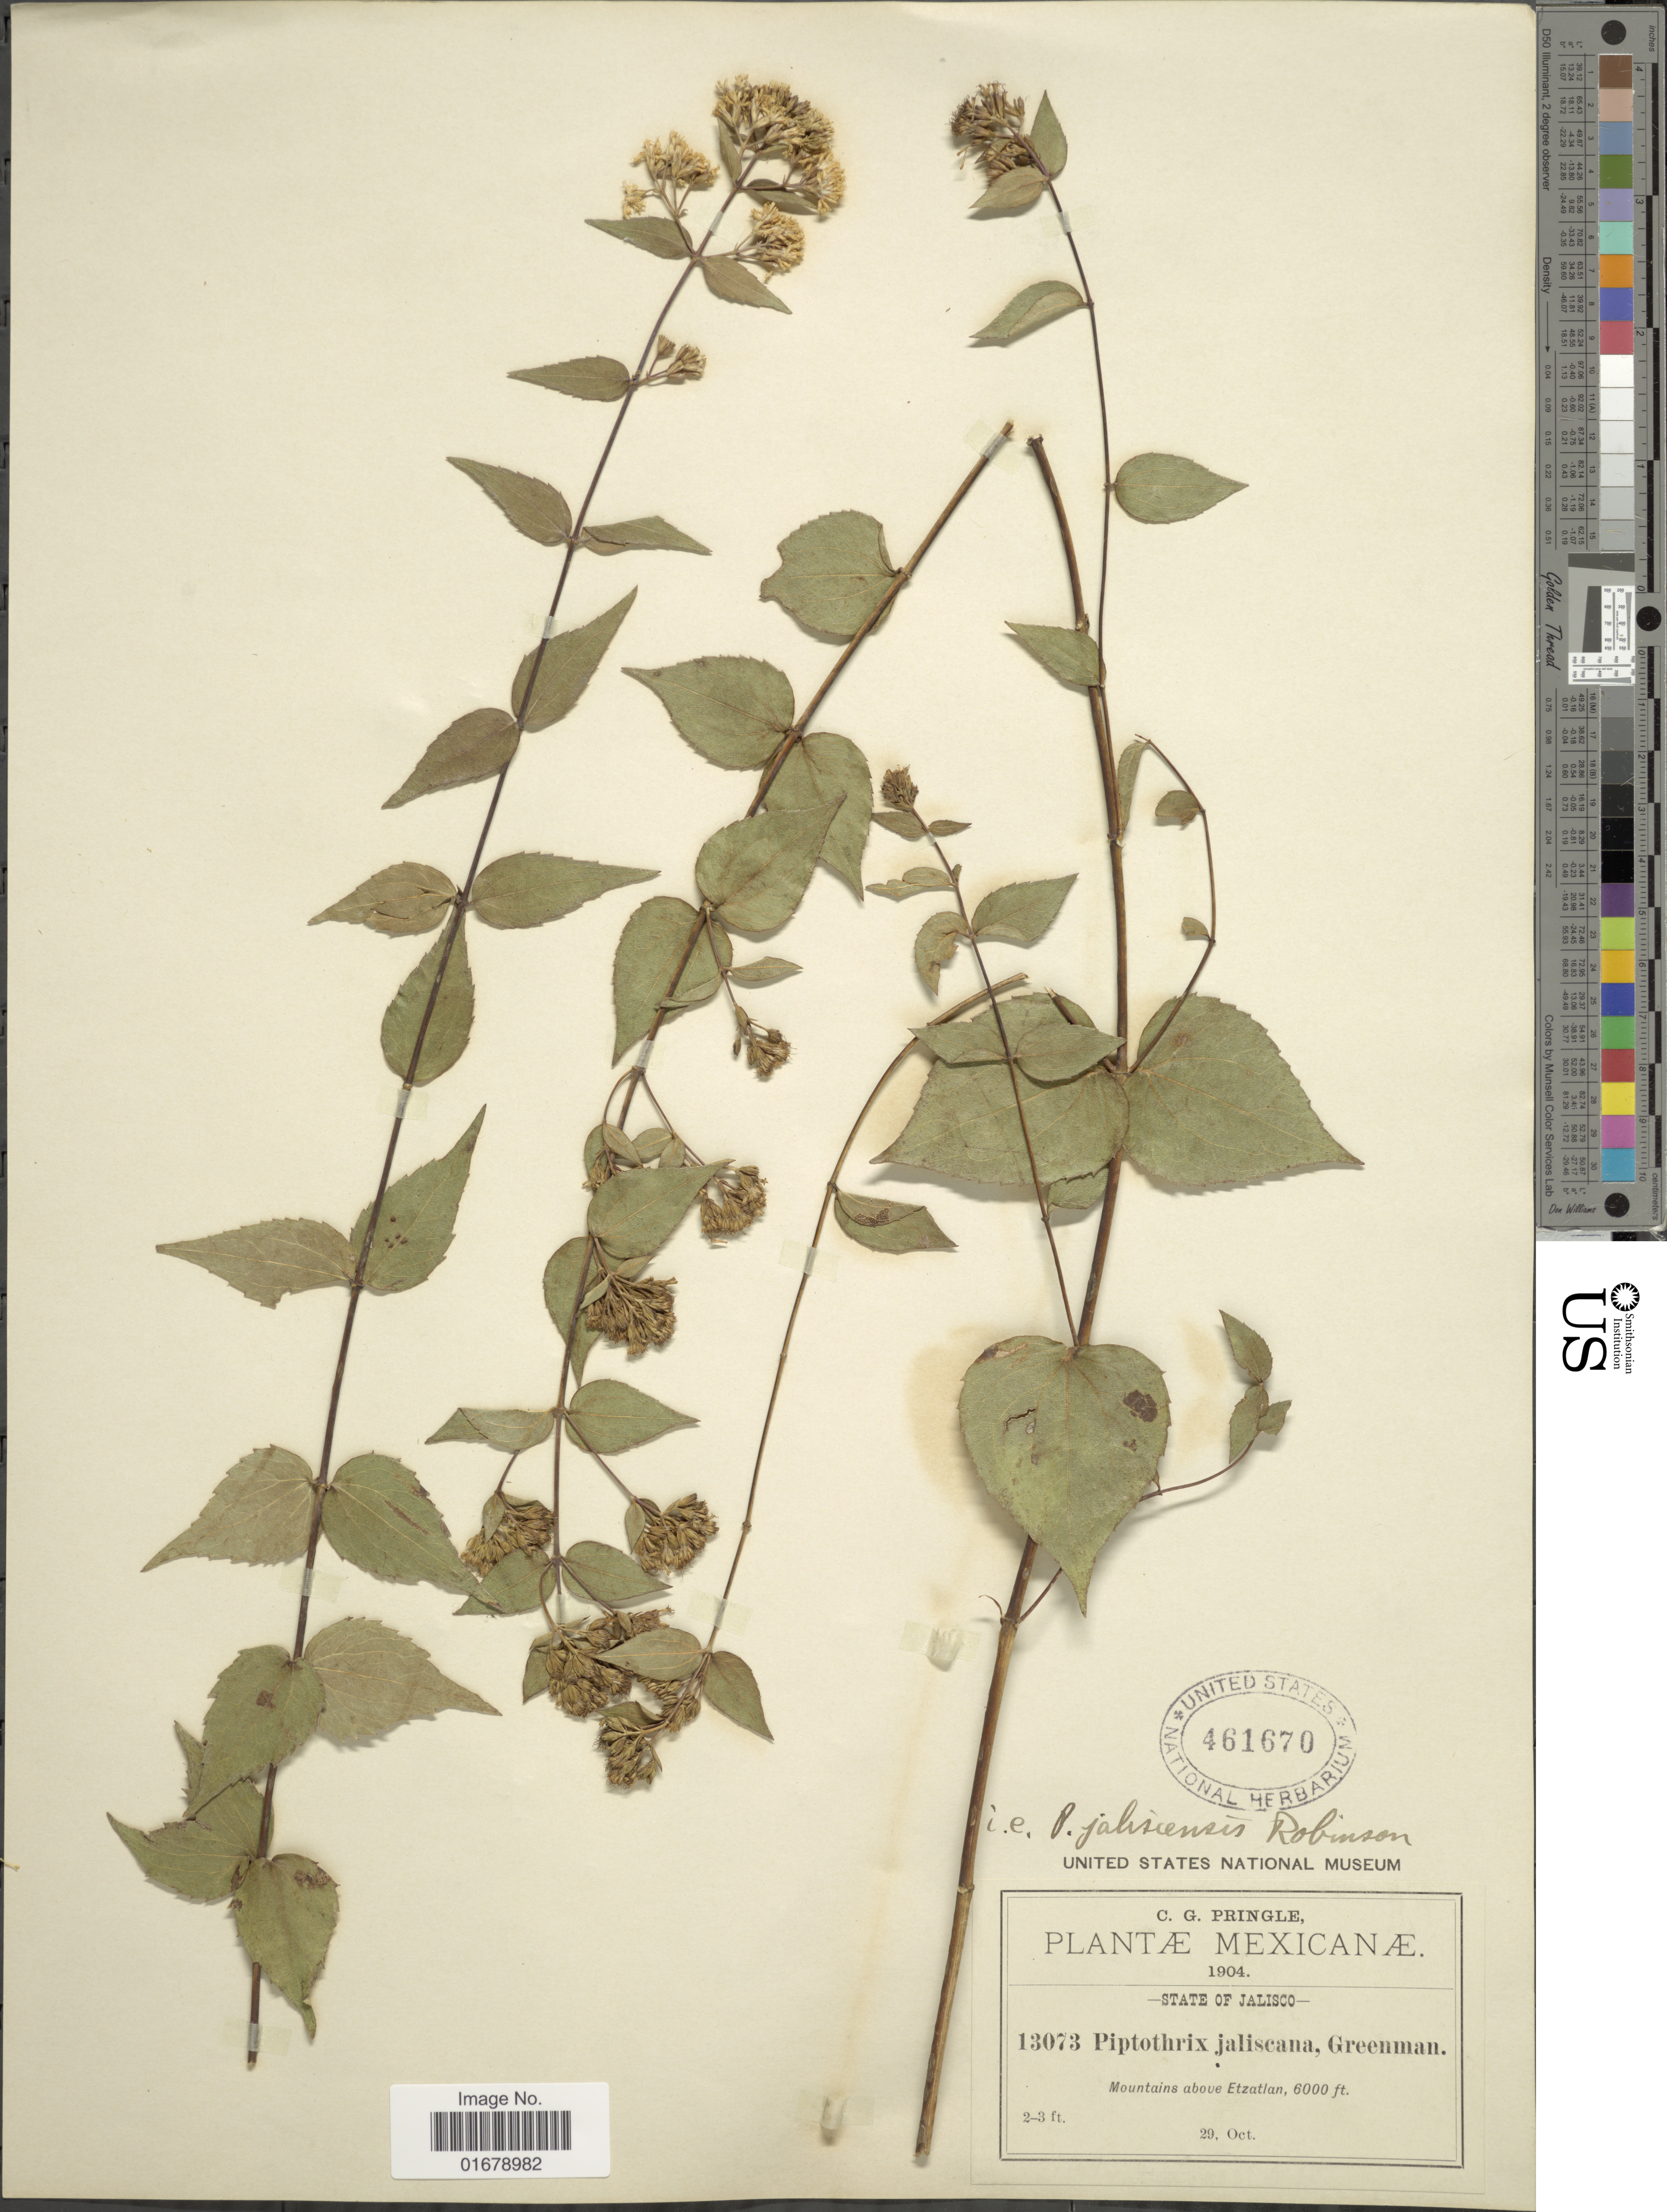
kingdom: Plantae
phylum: Tracheophyta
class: Magnoliopsida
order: Asterales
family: Asteraceae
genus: Piptothrix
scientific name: Piptothrix jaliscensis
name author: B.L. Rob.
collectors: C. G. Pringle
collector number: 13073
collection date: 1904-10-29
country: Mexico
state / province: Jalisco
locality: State of Jalisco. Mountains above Etzatlan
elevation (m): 1829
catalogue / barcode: US 461670